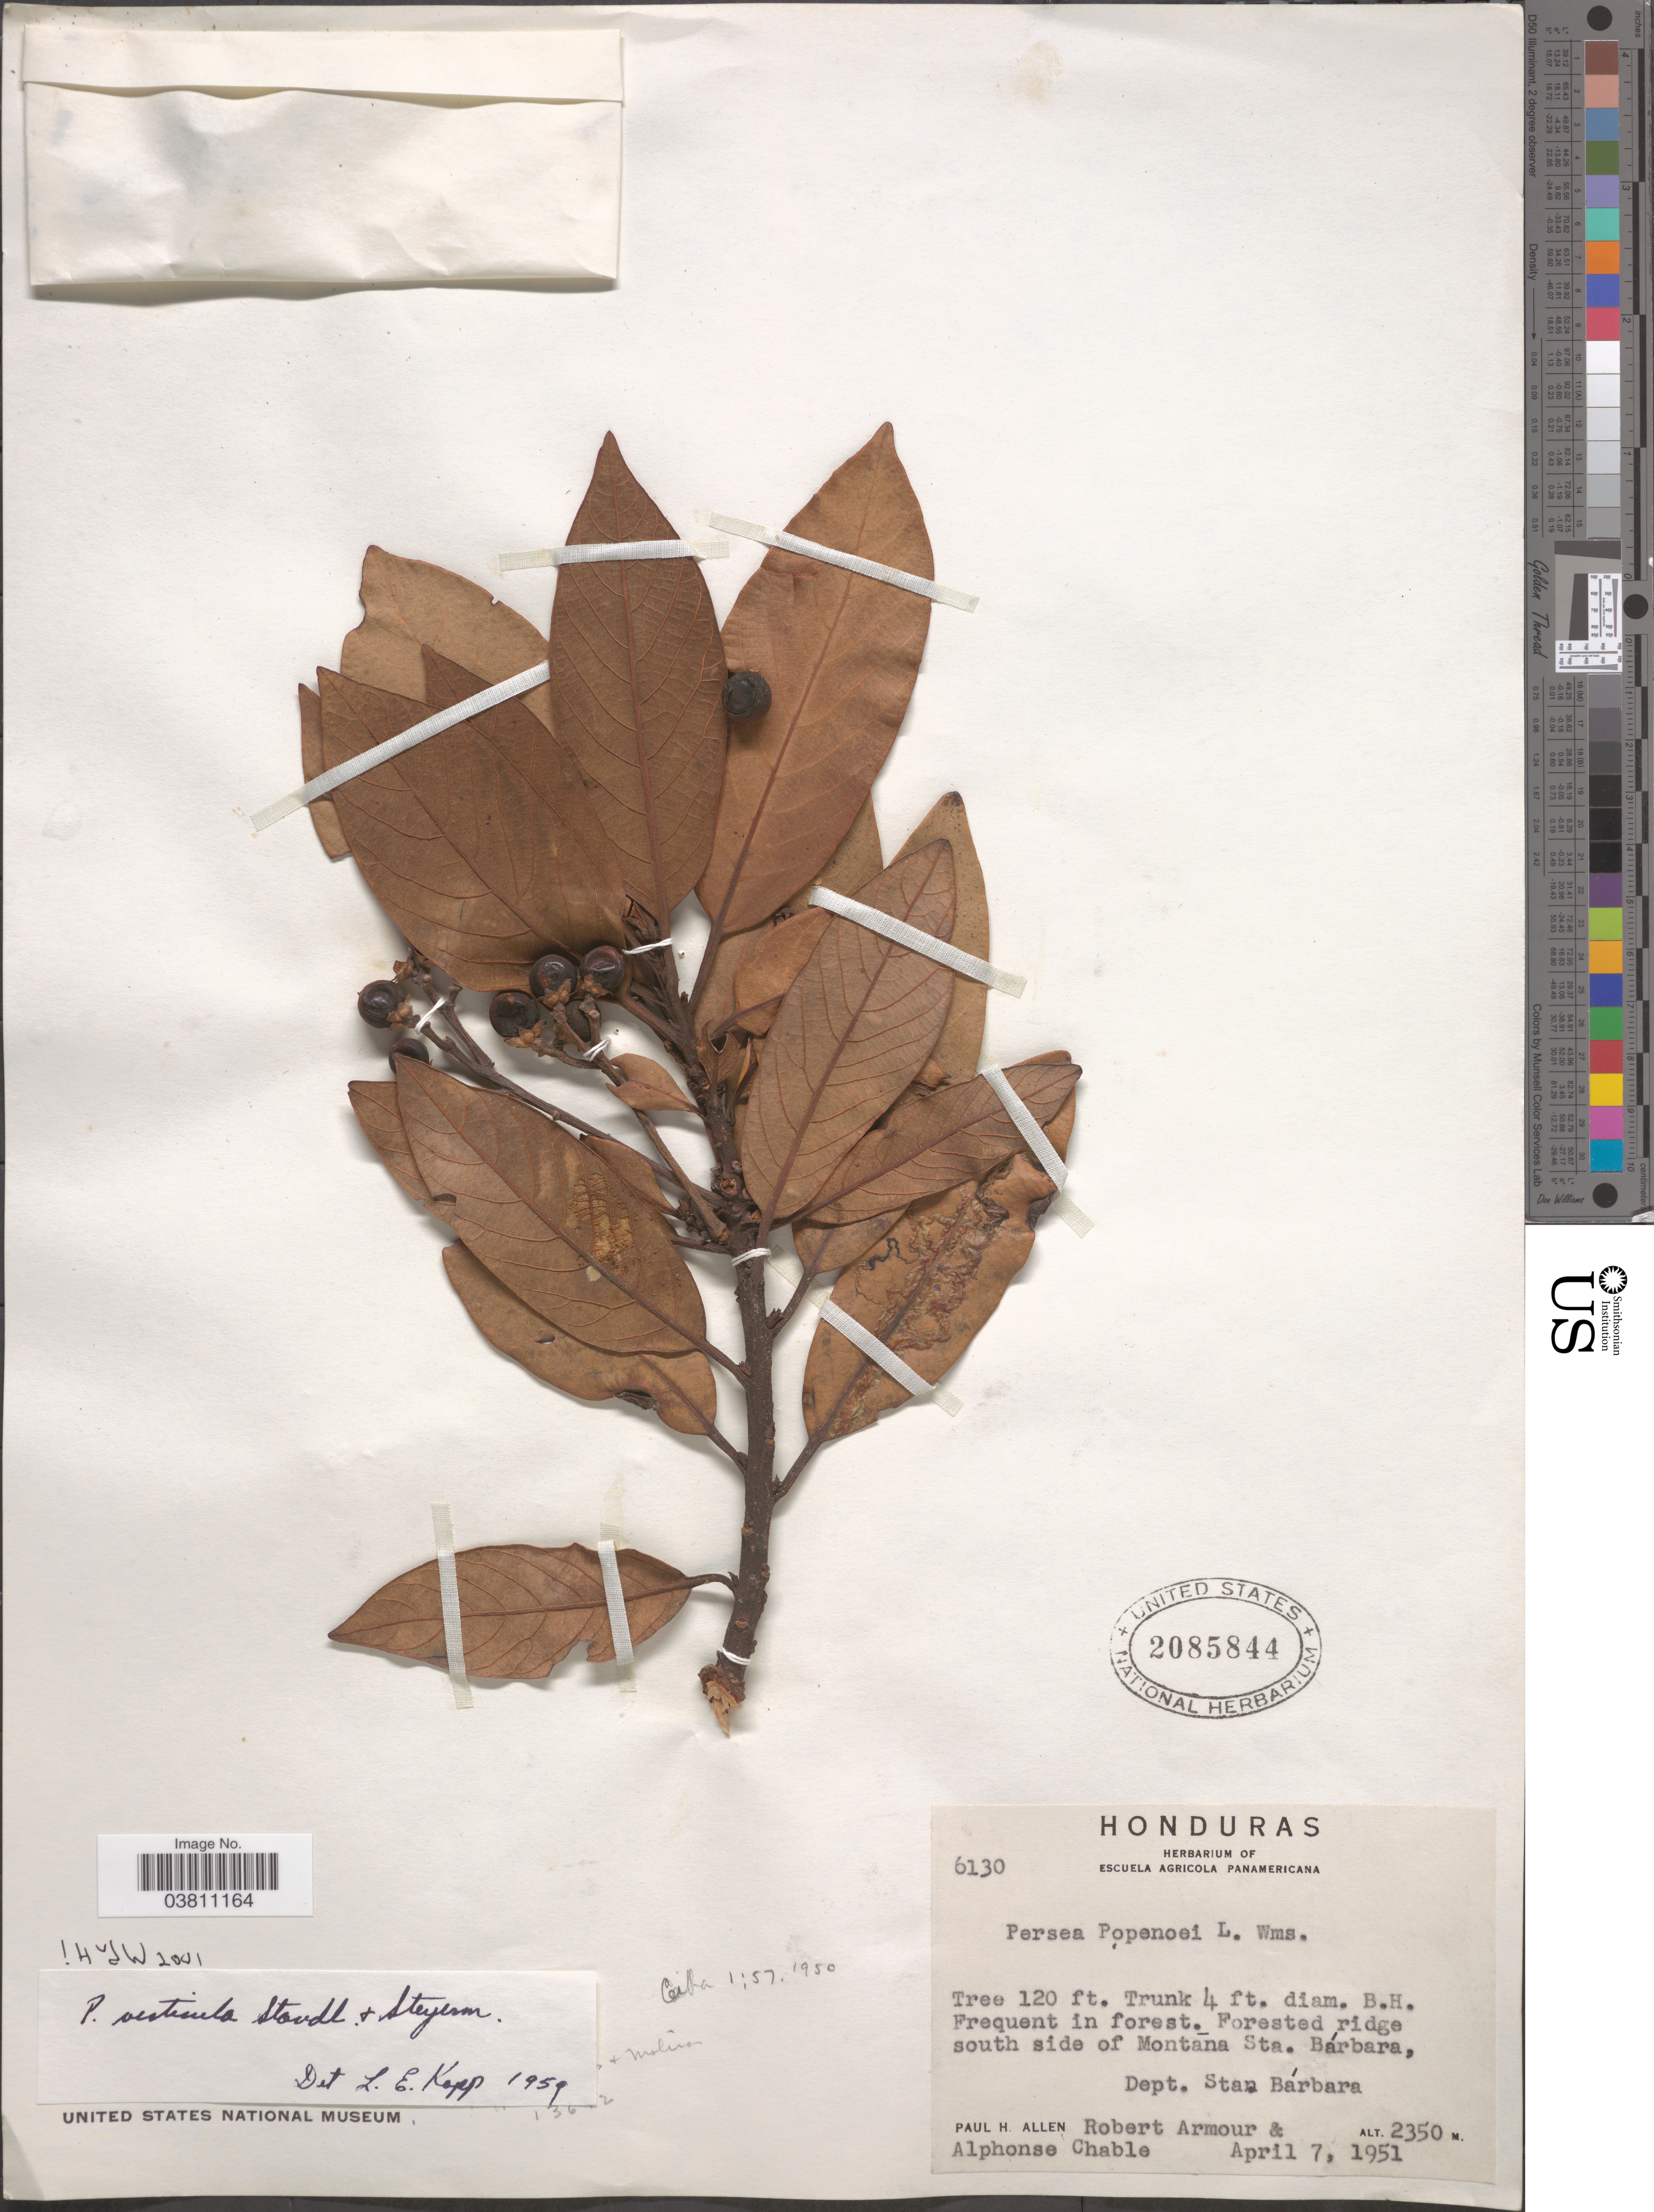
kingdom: Plantae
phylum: Tracheophyta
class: Magnoliopsida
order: Laurales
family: Lauraceae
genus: Persea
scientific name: Persea vesticula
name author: Standl. & Steyerm.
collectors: P. H. Allen, R. Armour & A. Chable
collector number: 6130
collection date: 1951-04-07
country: Honduras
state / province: Santa Barbara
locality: South side of Montana Sta. Bárbara, Dept. Stan. Bárbara.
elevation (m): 2350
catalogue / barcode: US 2085844